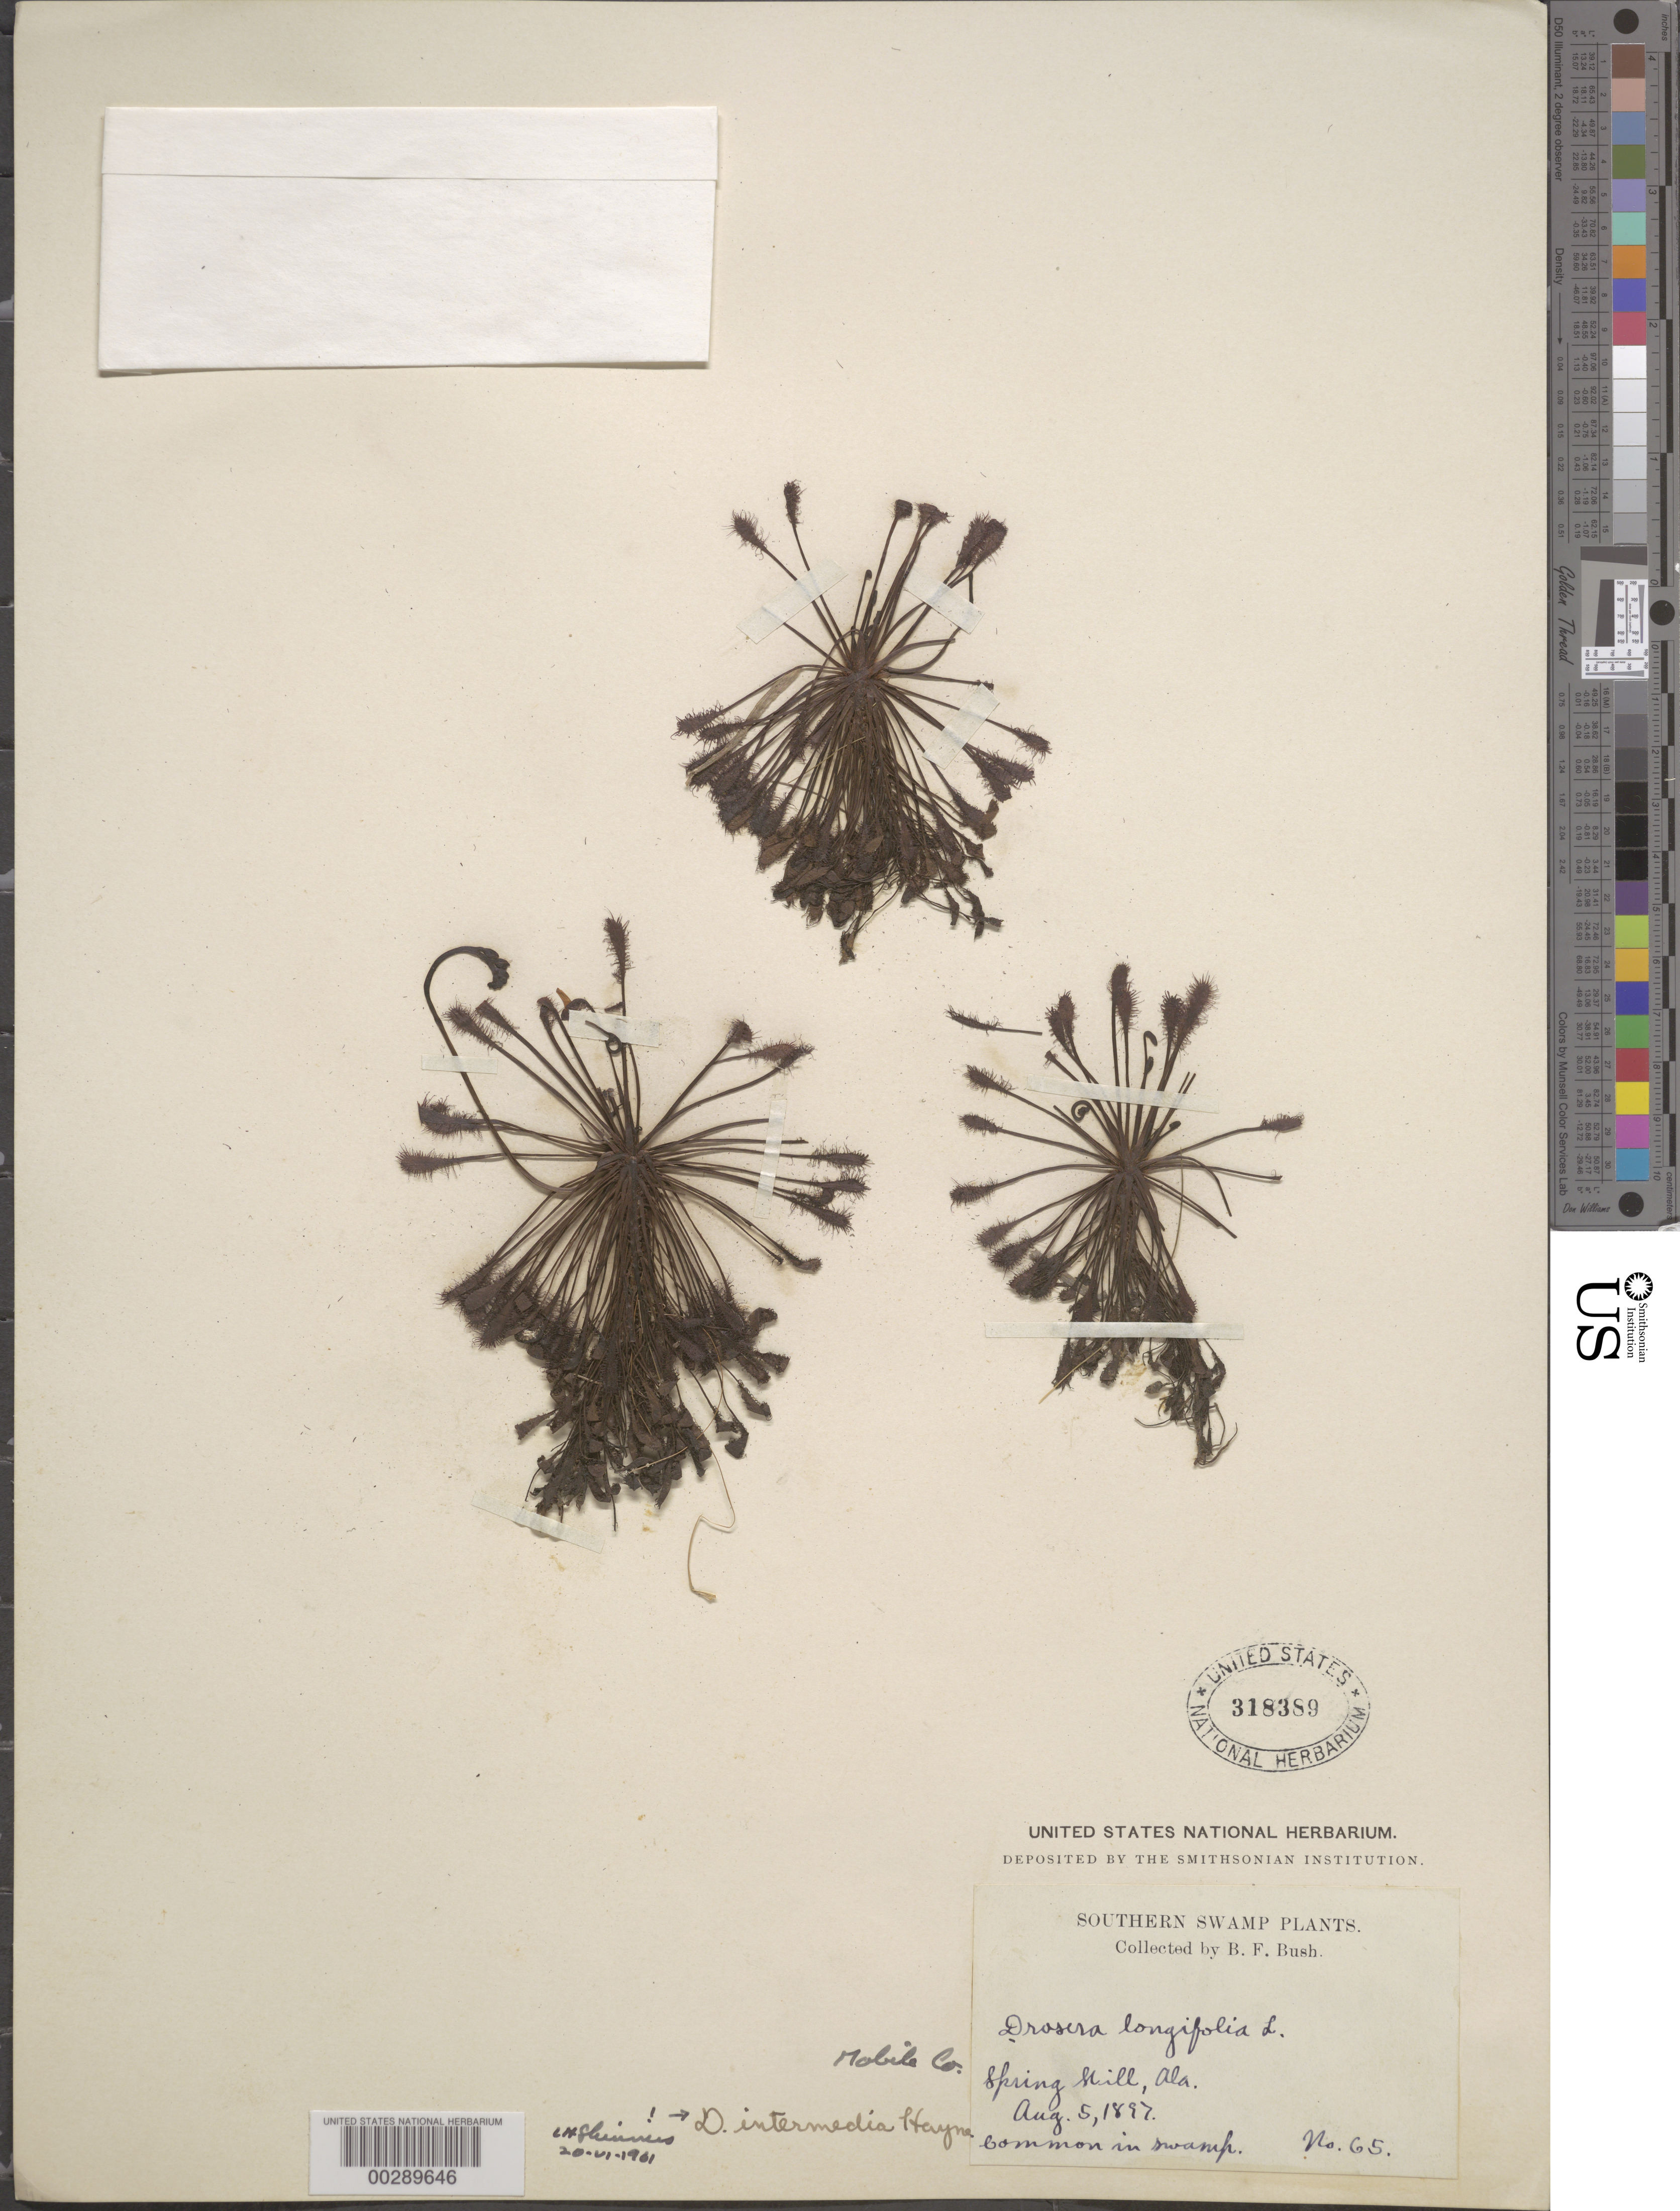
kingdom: Plantae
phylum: Tracheophyta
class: Magnoliopsida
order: Caryophyllales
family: Droseraceae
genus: Drosera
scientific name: Drosera intermedia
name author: Hayne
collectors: B. F. Bush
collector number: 65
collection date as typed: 05 Aug 1897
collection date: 1897-08-05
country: United States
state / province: Alabama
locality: Spring hill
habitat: Swamps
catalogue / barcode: US 318389